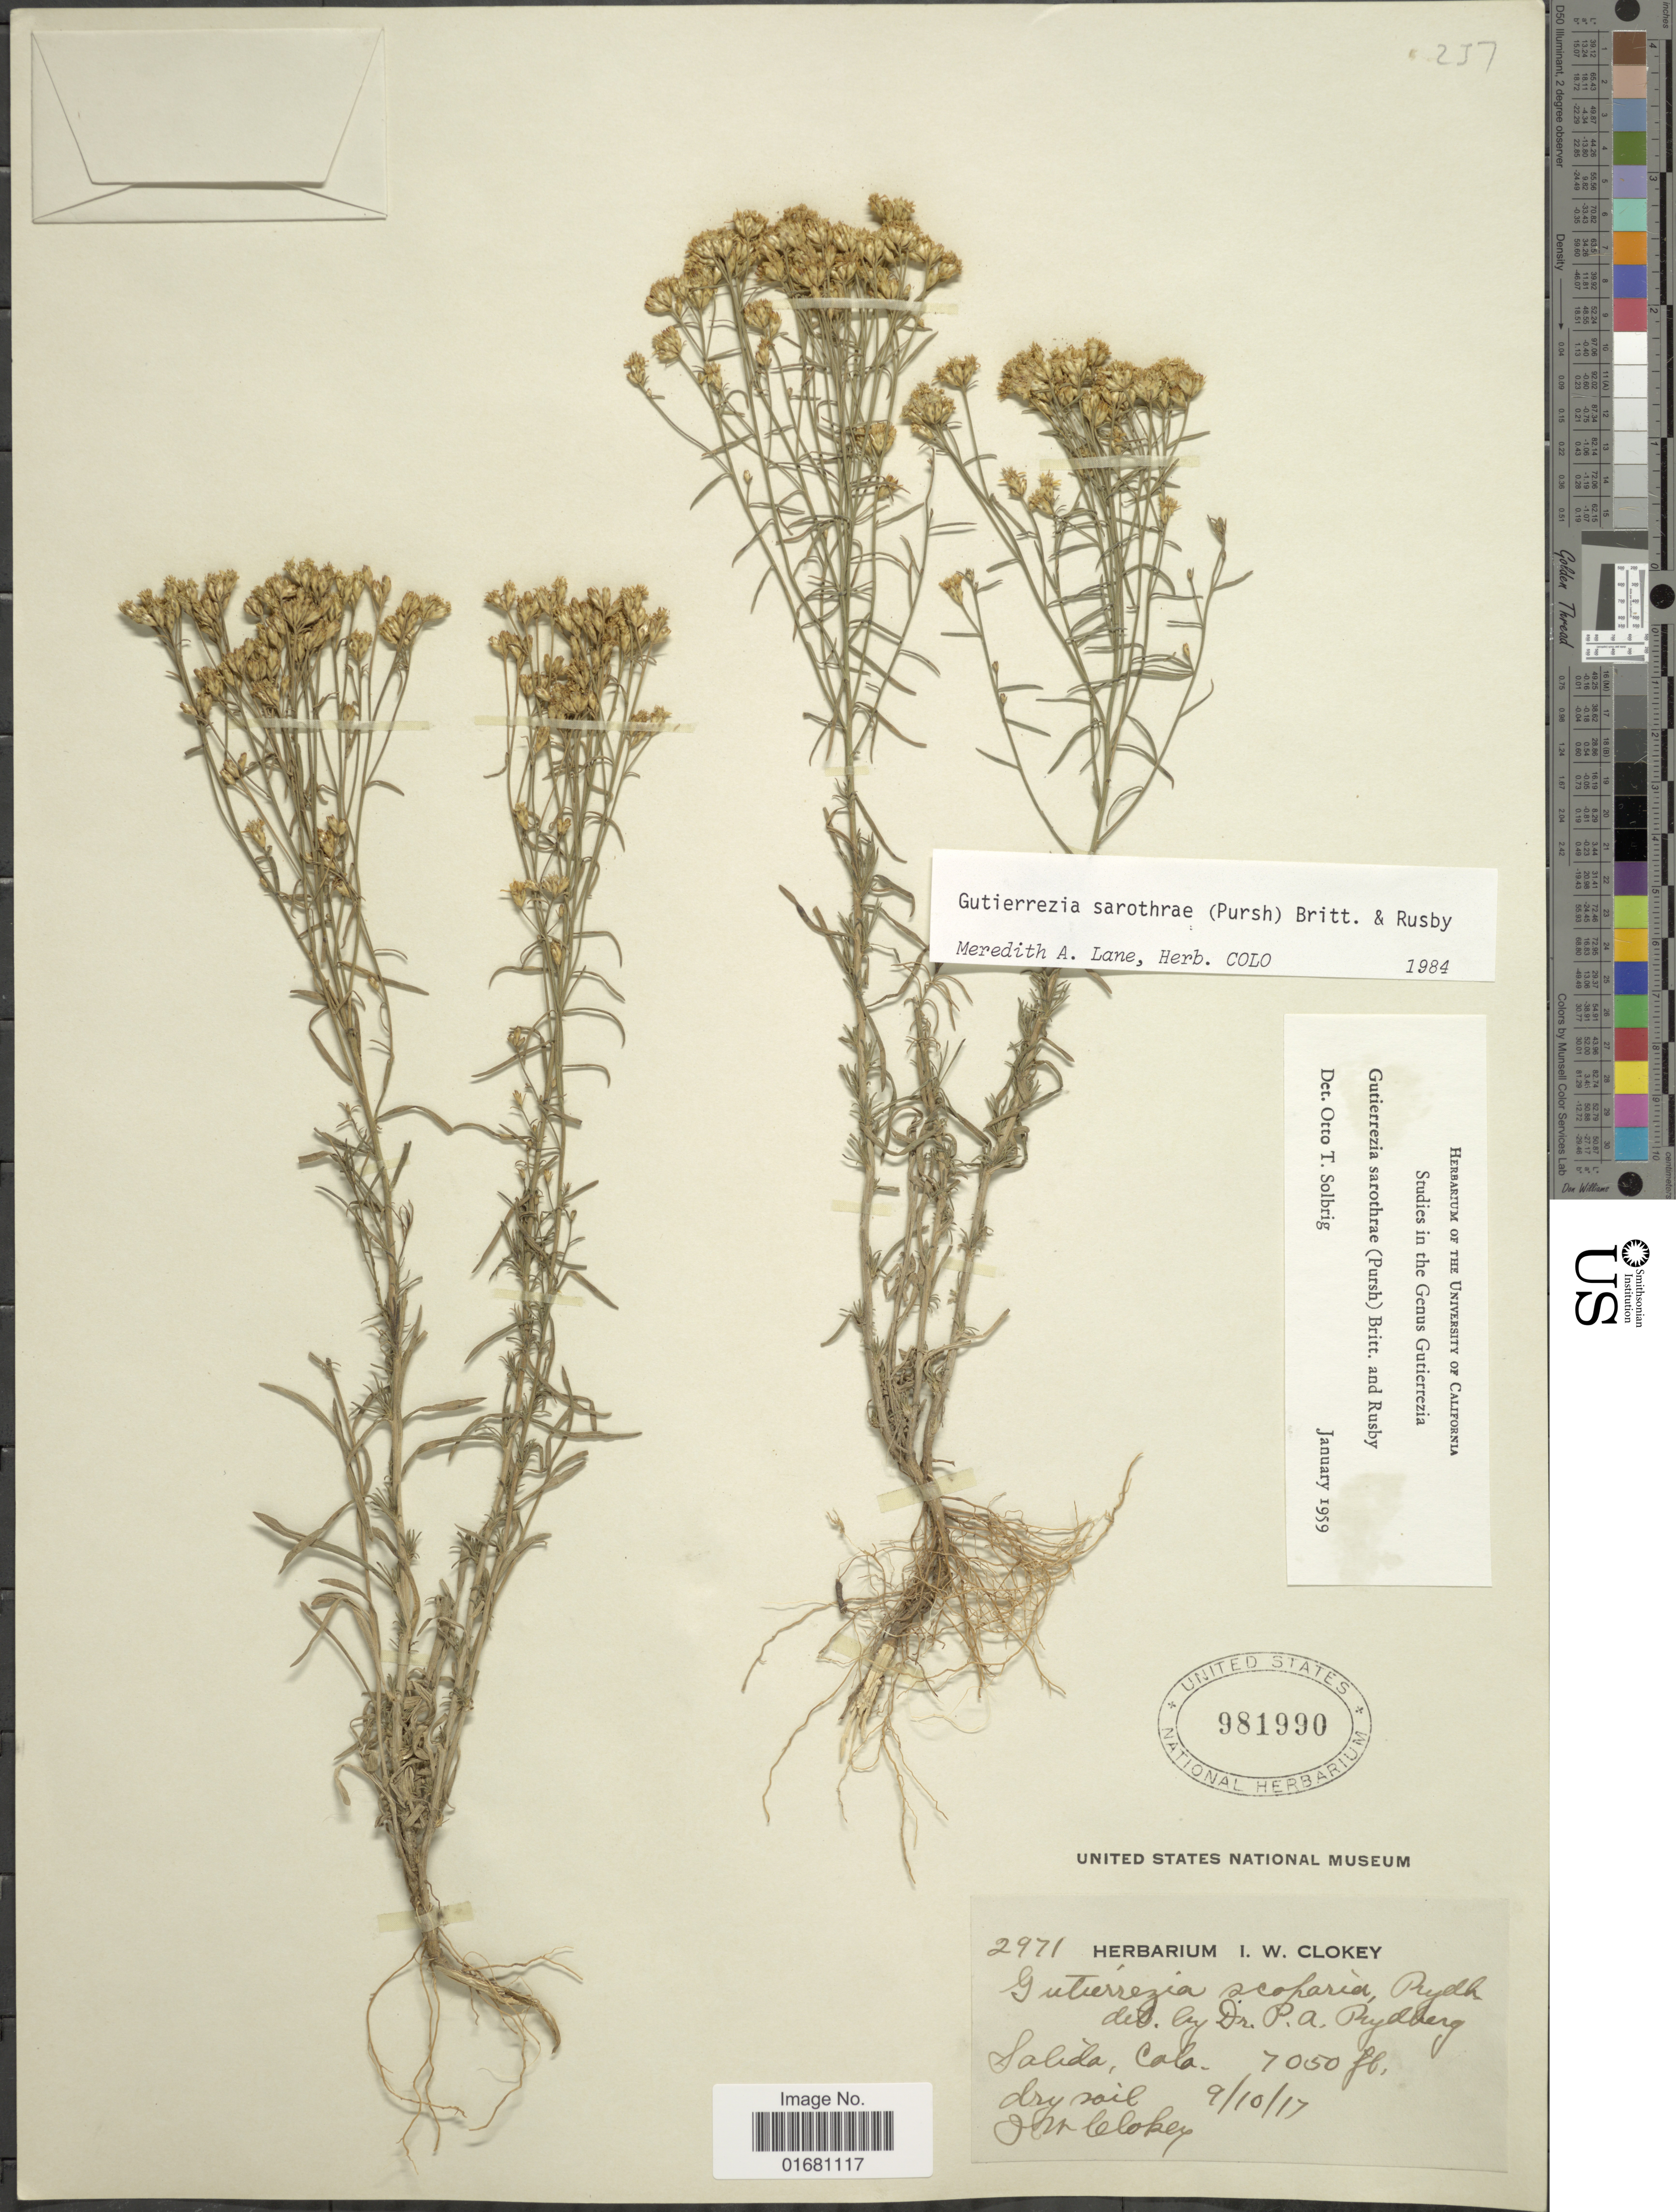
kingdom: Plantae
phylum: Tracheophyta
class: Magnoliopsida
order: Asterales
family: Asteraceae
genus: Gutierrezia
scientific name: Gutierrezia sarothrae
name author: (Pursh) Britton & Rusby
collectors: J. Clokey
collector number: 2971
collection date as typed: Transcribed d/m/y: 10/9/17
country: United States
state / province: Colorado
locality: Salida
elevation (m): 2149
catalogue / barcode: US 981990